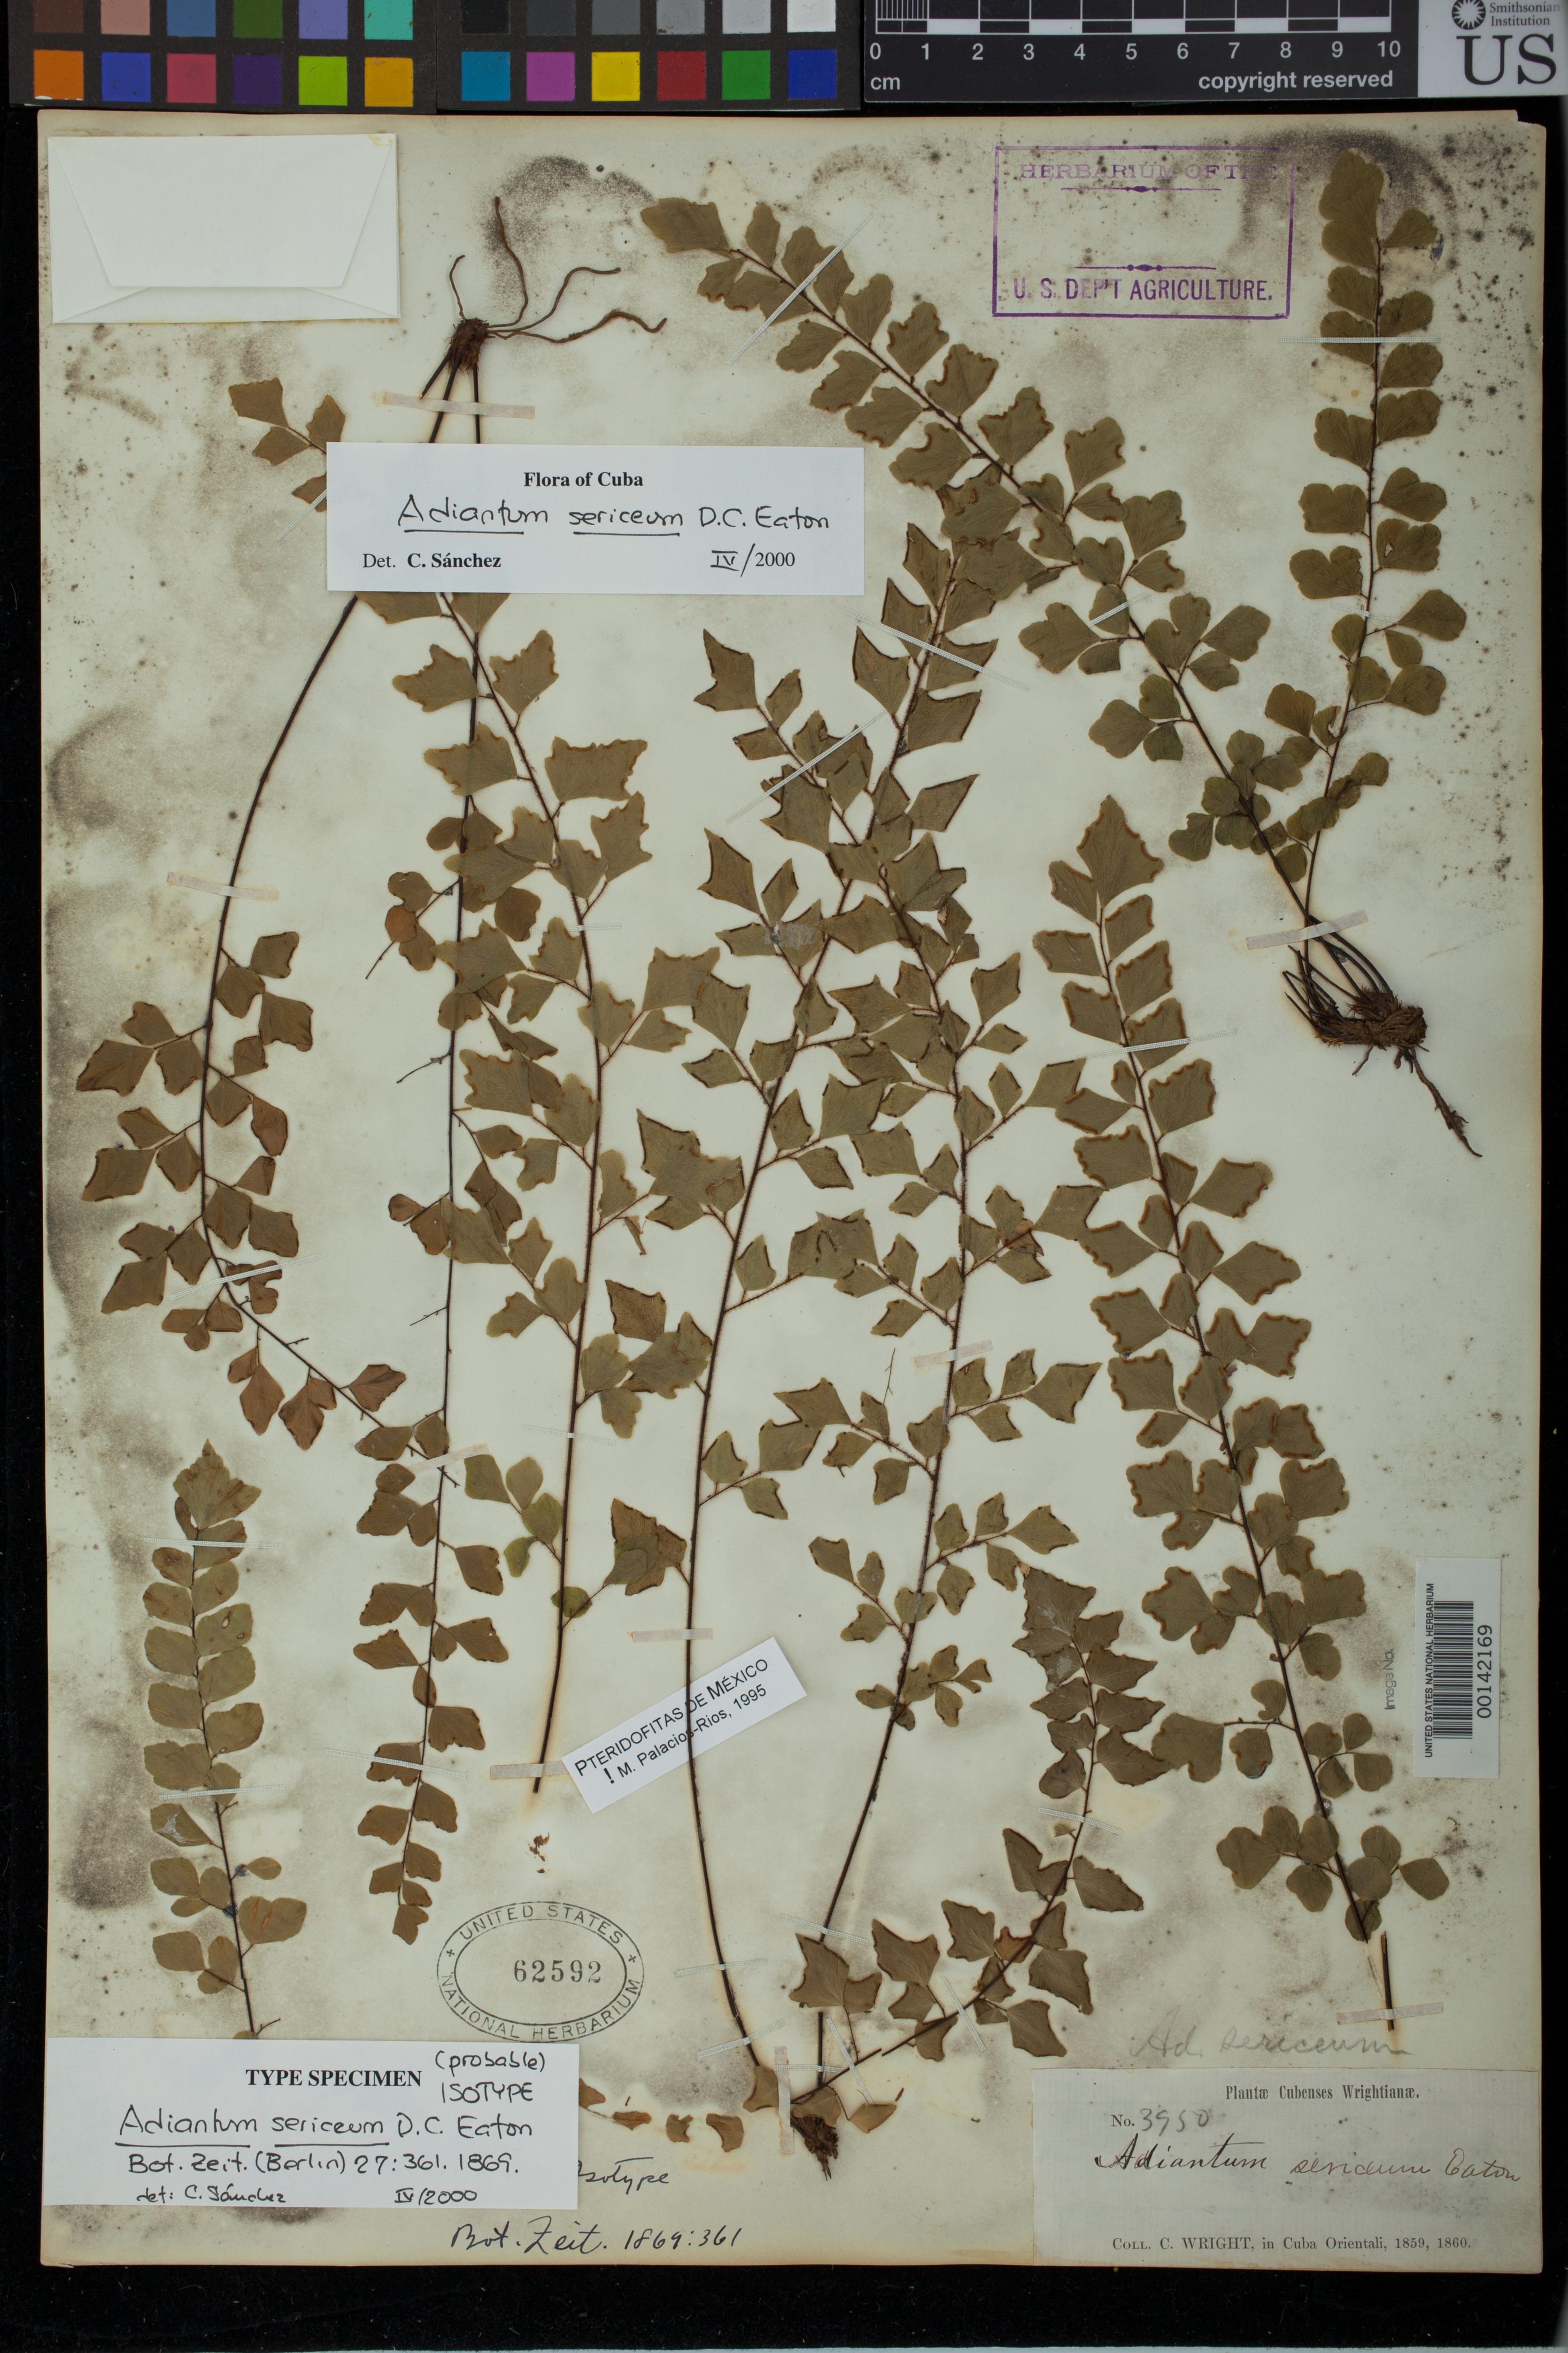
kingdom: Plantae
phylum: Tracheophyta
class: Polypodiopsida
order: Polypodiales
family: Pteridaceae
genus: Adiantum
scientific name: Adiantum sericeum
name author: D.C. Eaton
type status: Isotype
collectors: C. Wright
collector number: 3950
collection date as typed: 1859 to -- --- 1860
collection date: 1859/1860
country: Cuba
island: Greater Antilles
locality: Cuba Orientali.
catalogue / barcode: US 62592